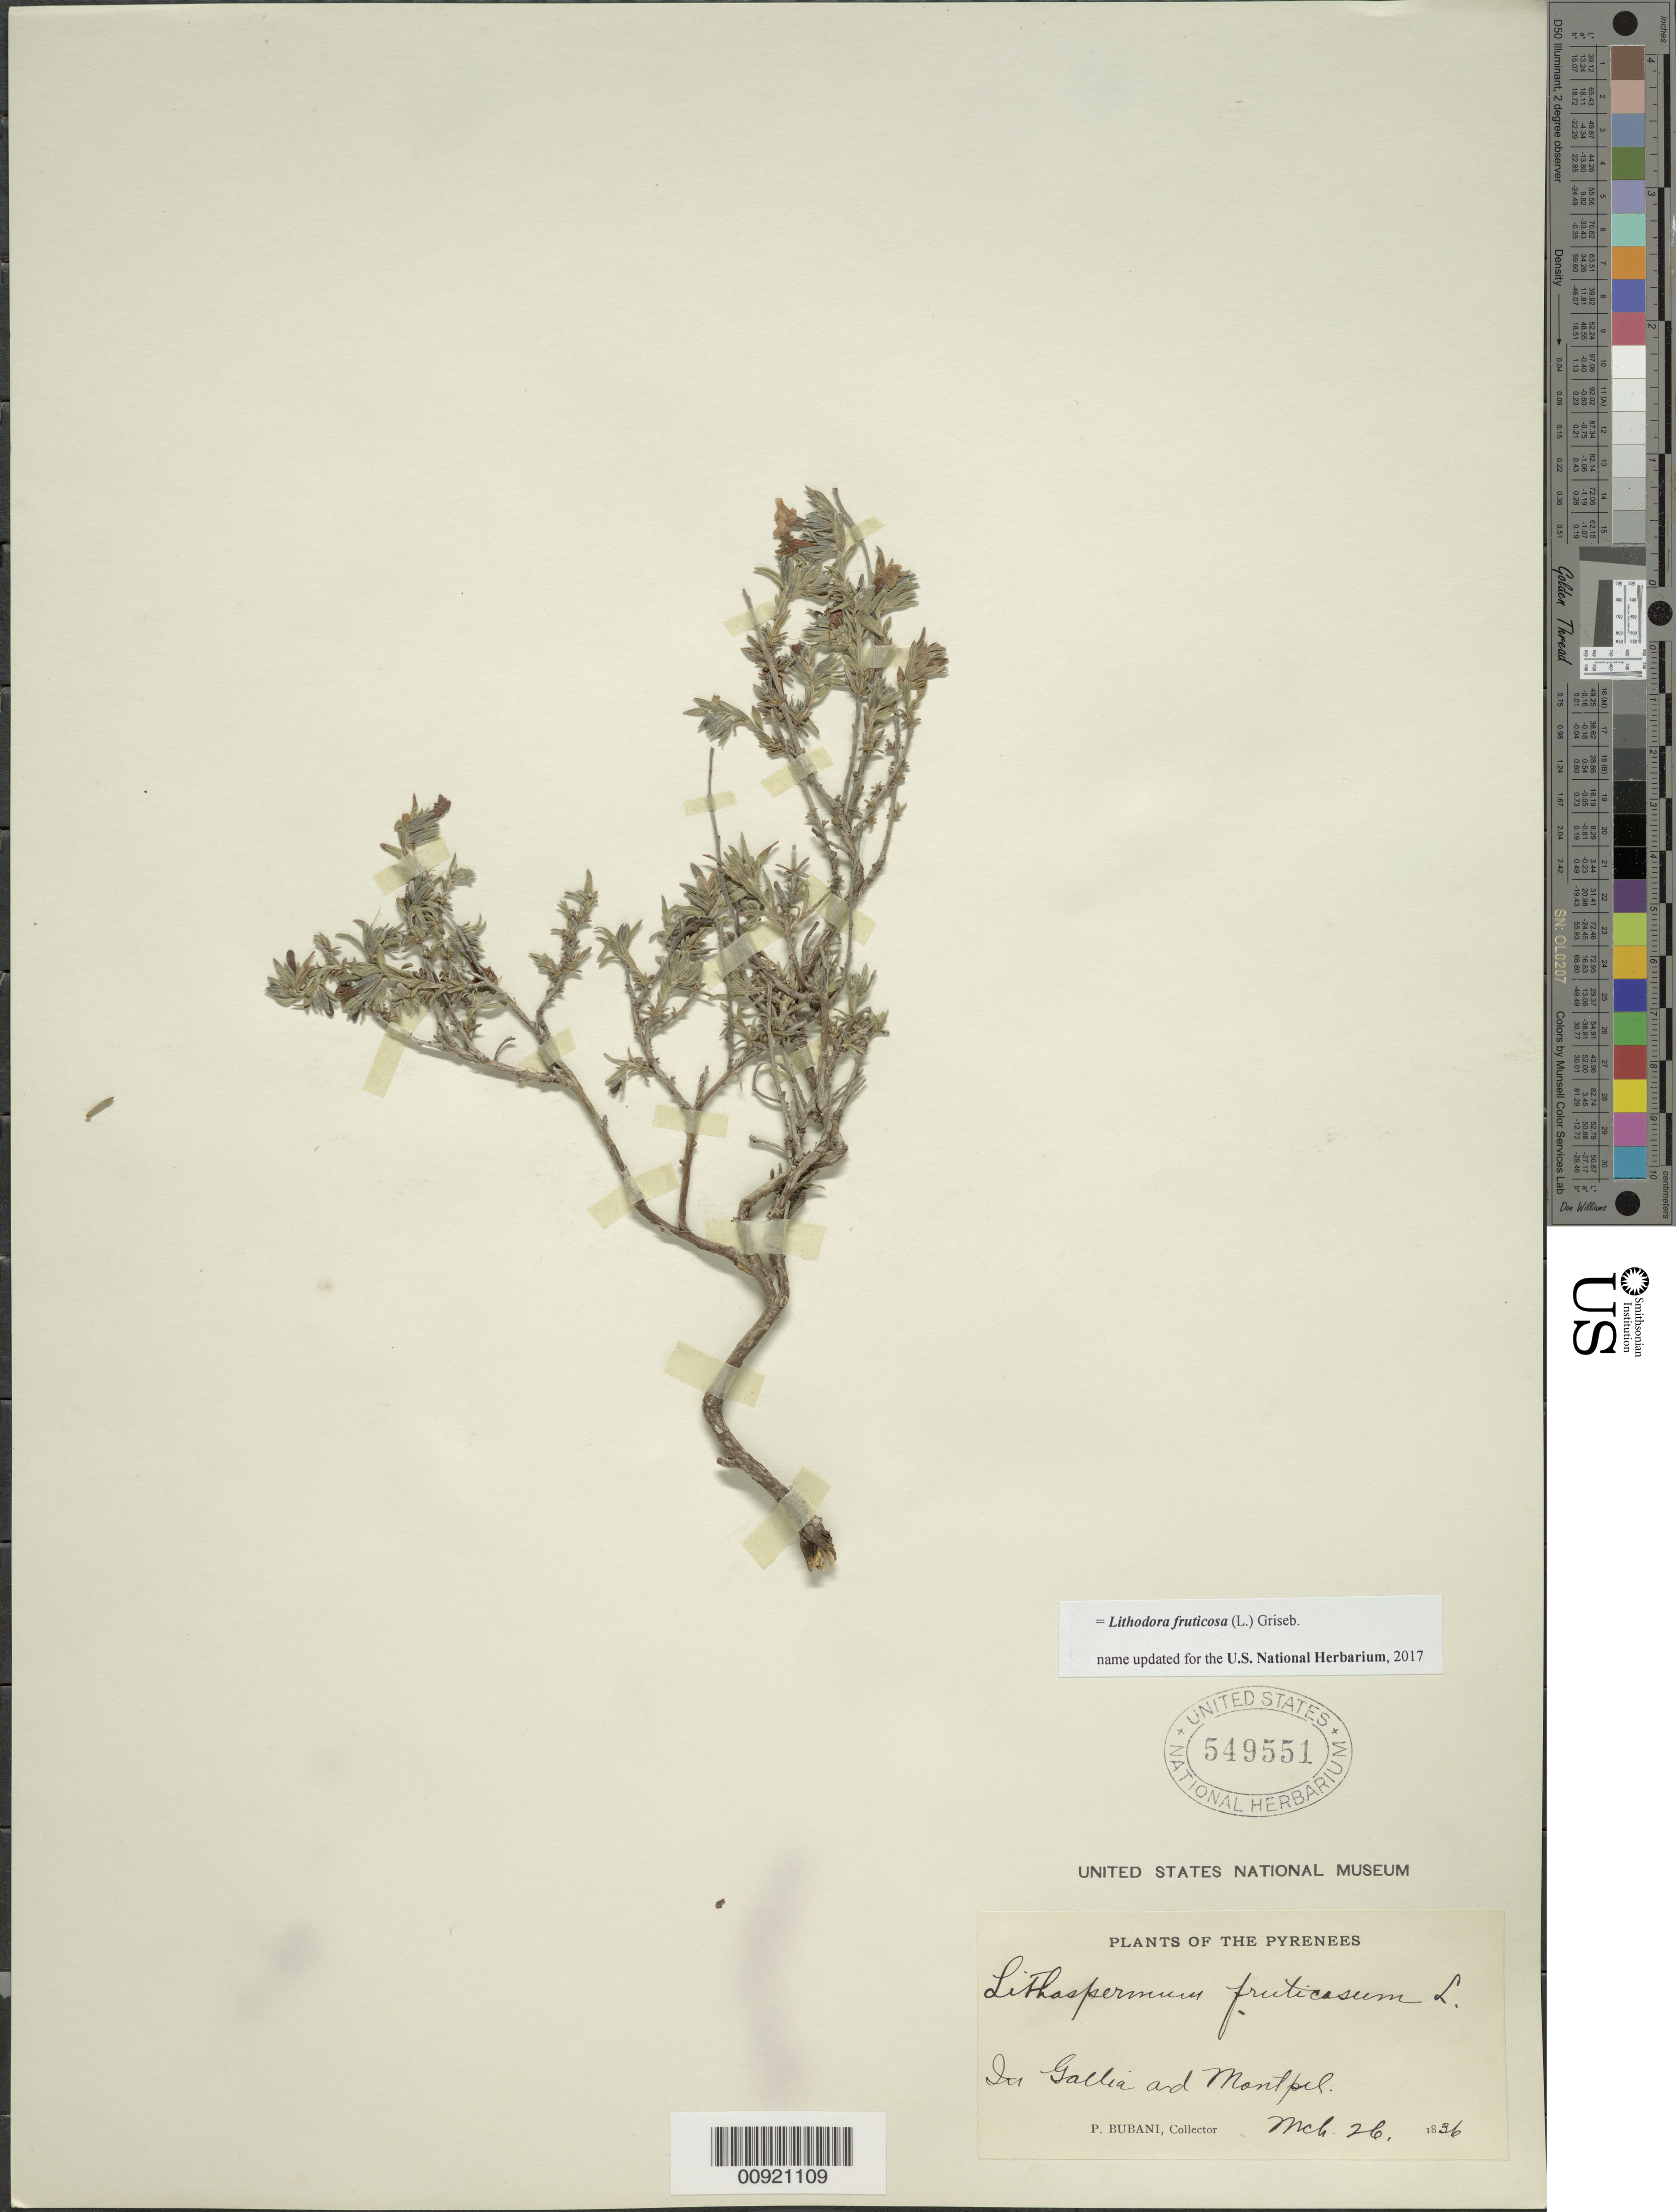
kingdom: Plantae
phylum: Tracheophyta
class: Magnoliopsida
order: Boraginales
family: Boraginaceae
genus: Lithodora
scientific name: Lithodora fruticosa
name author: (L.) Griseb.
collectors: P. Bubani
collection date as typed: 26 May 1836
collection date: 1836-05-26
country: France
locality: In Gallia ad Montpel. Pyrenees.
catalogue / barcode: US 549551